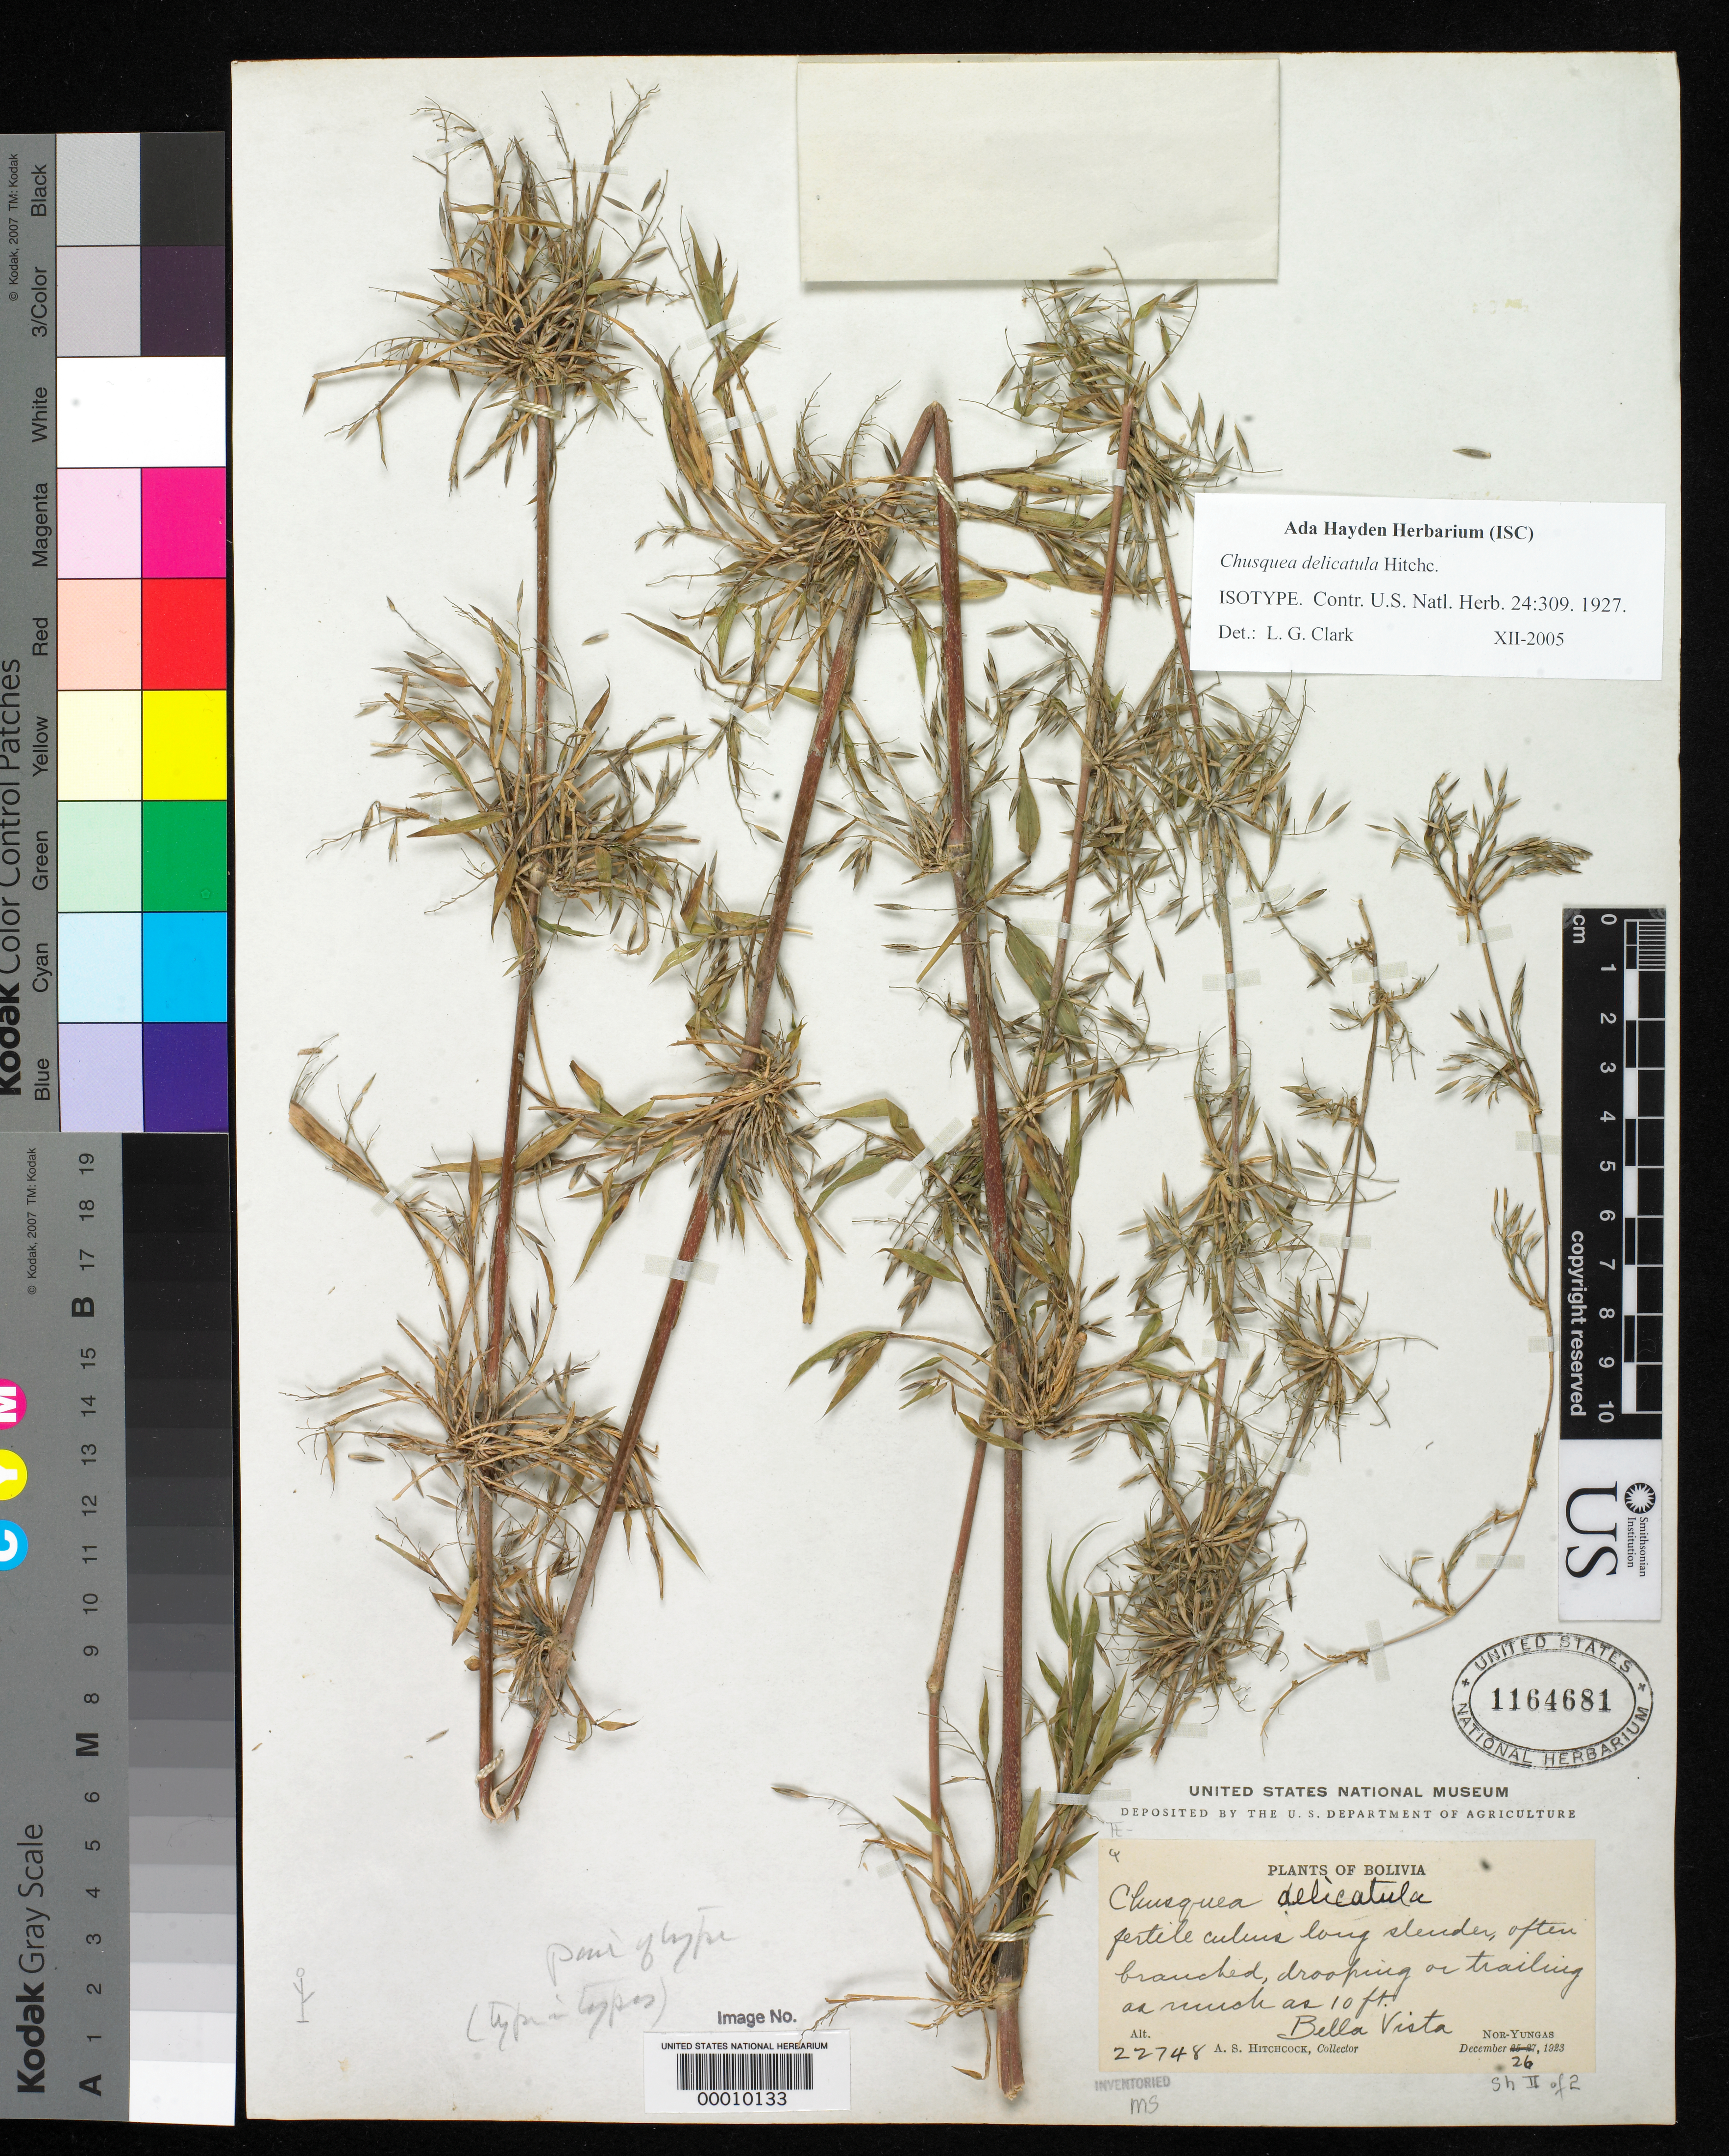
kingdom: Plantae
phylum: Tracheophyta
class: Liliopsida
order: Poales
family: Poaceae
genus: Chusquea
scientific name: Chusquea delicatula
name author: Hitchc.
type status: Holotype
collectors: A. S. Hitchcock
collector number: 22748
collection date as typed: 26 Dec 1923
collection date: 1923-12-26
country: Bolivia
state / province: Santa Cruz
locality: Bella Vista, Nor-Yungas.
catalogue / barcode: US 1164911